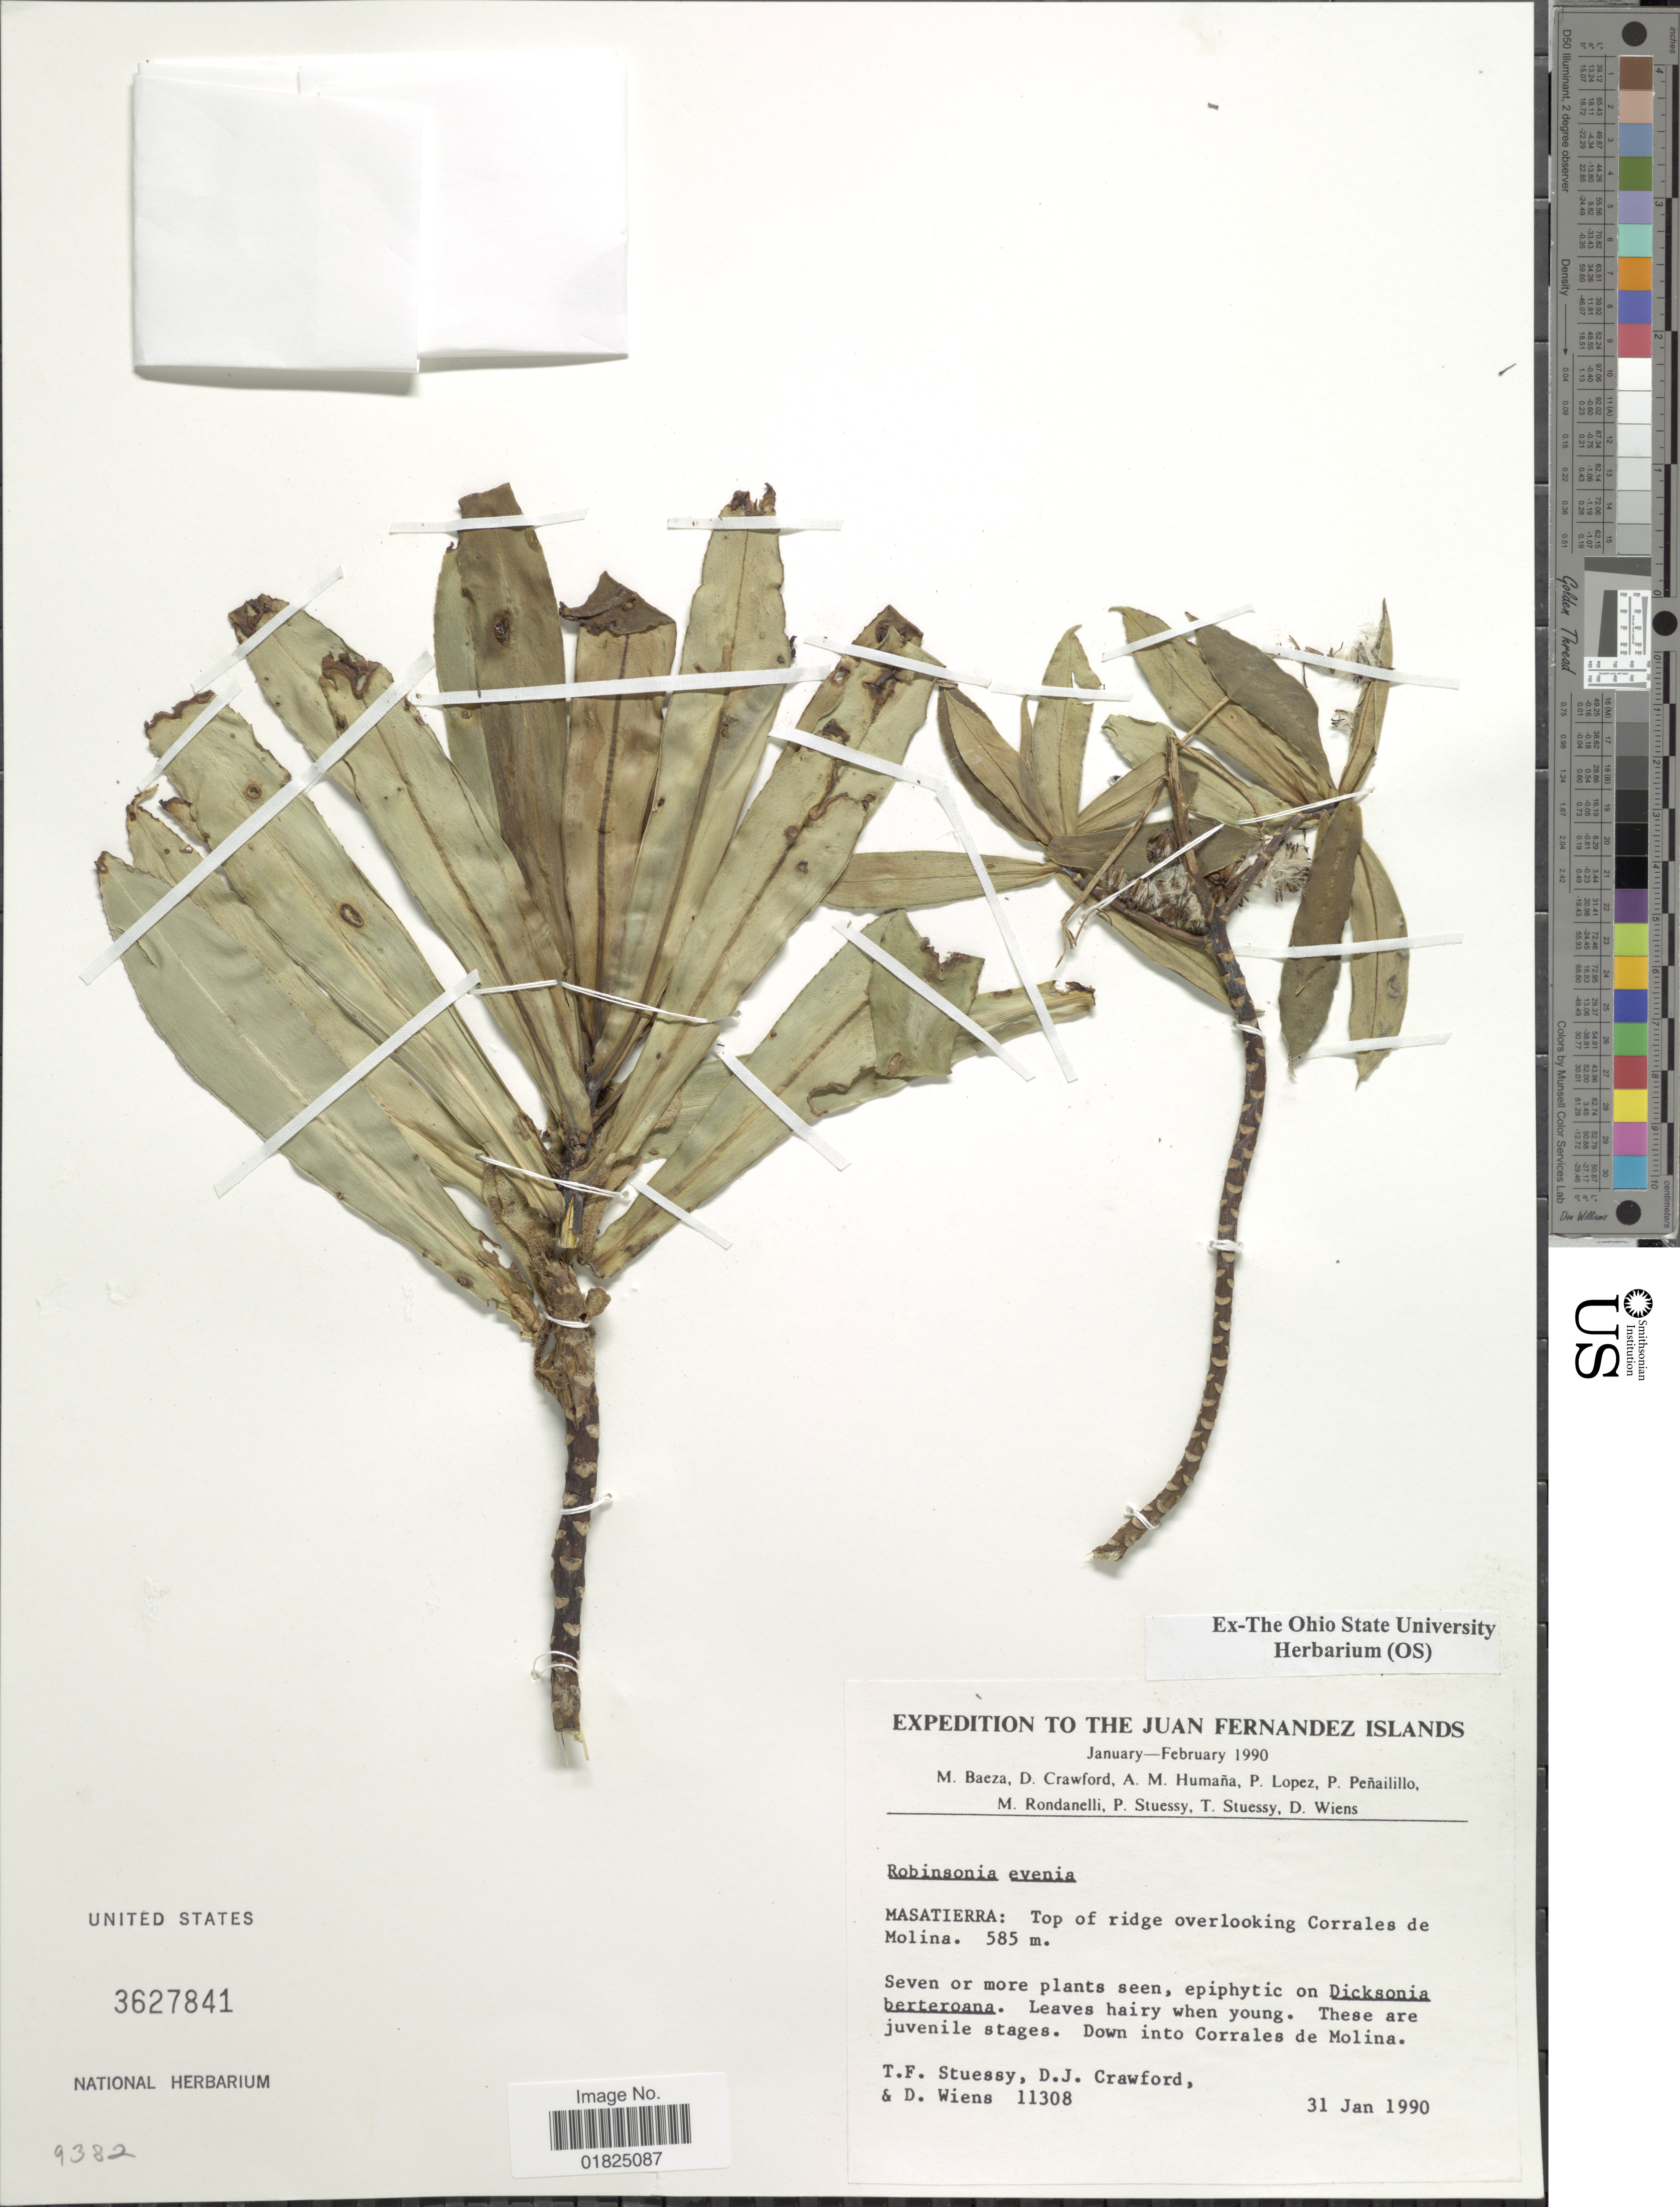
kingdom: Plantae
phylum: Tracheophyta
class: Magnoliopsida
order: Asterales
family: Asteraceae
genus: Robinsonia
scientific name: Robinsonia evenia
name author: Phil.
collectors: T. Steussy, D. Crawford & D. Wiens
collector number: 11308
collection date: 1990-01-31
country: Chile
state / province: Valparaíso (V)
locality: The Juan Fernandez Islands, Masatierra: Top of ridge overlooking Corrales de Molina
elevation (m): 585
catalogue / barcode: US 3627841